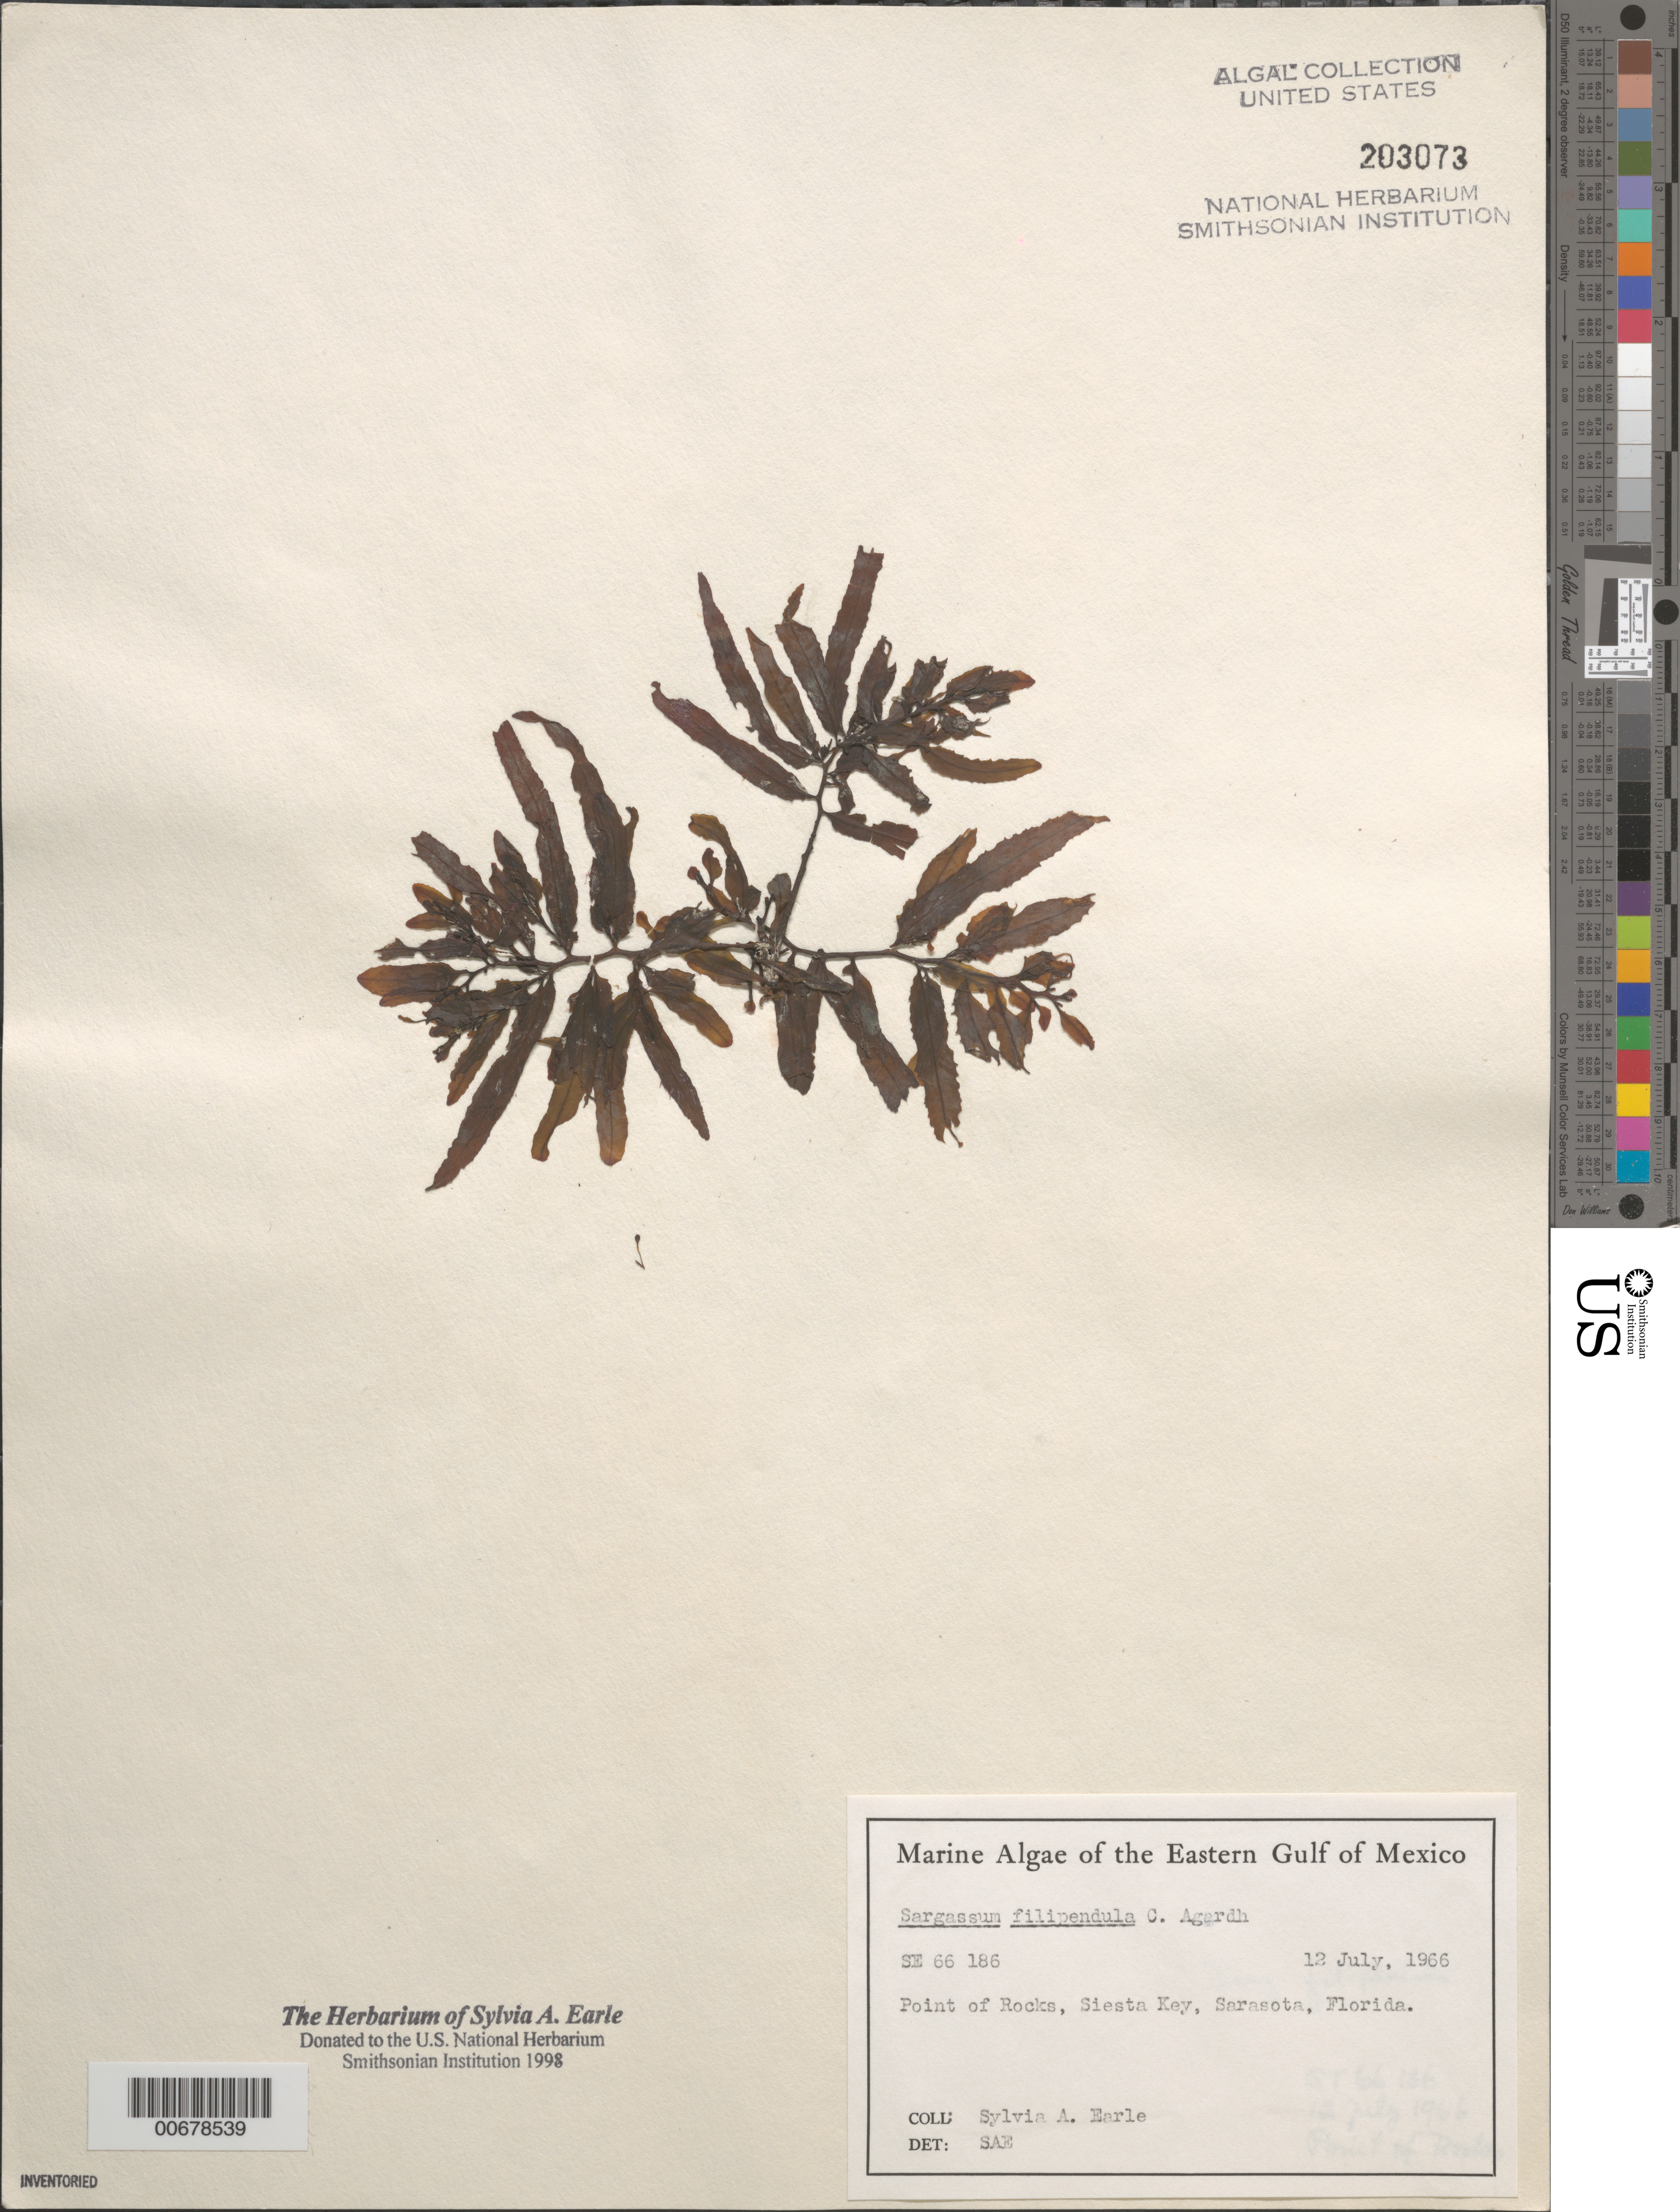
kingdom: Chromista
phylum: Ochrophyta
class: Phaeophyceae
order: Fucales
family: Sargassaceae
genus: Sargassum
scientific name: Sargassum filipendula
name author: C. Agardh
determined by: Earle, S. A.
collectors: S. A. Earle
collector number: SE 66186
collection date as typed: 12 Jul 1966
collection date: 1966-07-12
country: United States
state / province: Florida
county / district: Sarasota County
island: Siesta Key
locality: Point of Rocks, Sarasota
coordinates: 27 14.6'N, 82 32.1'W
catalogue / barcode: US 203073